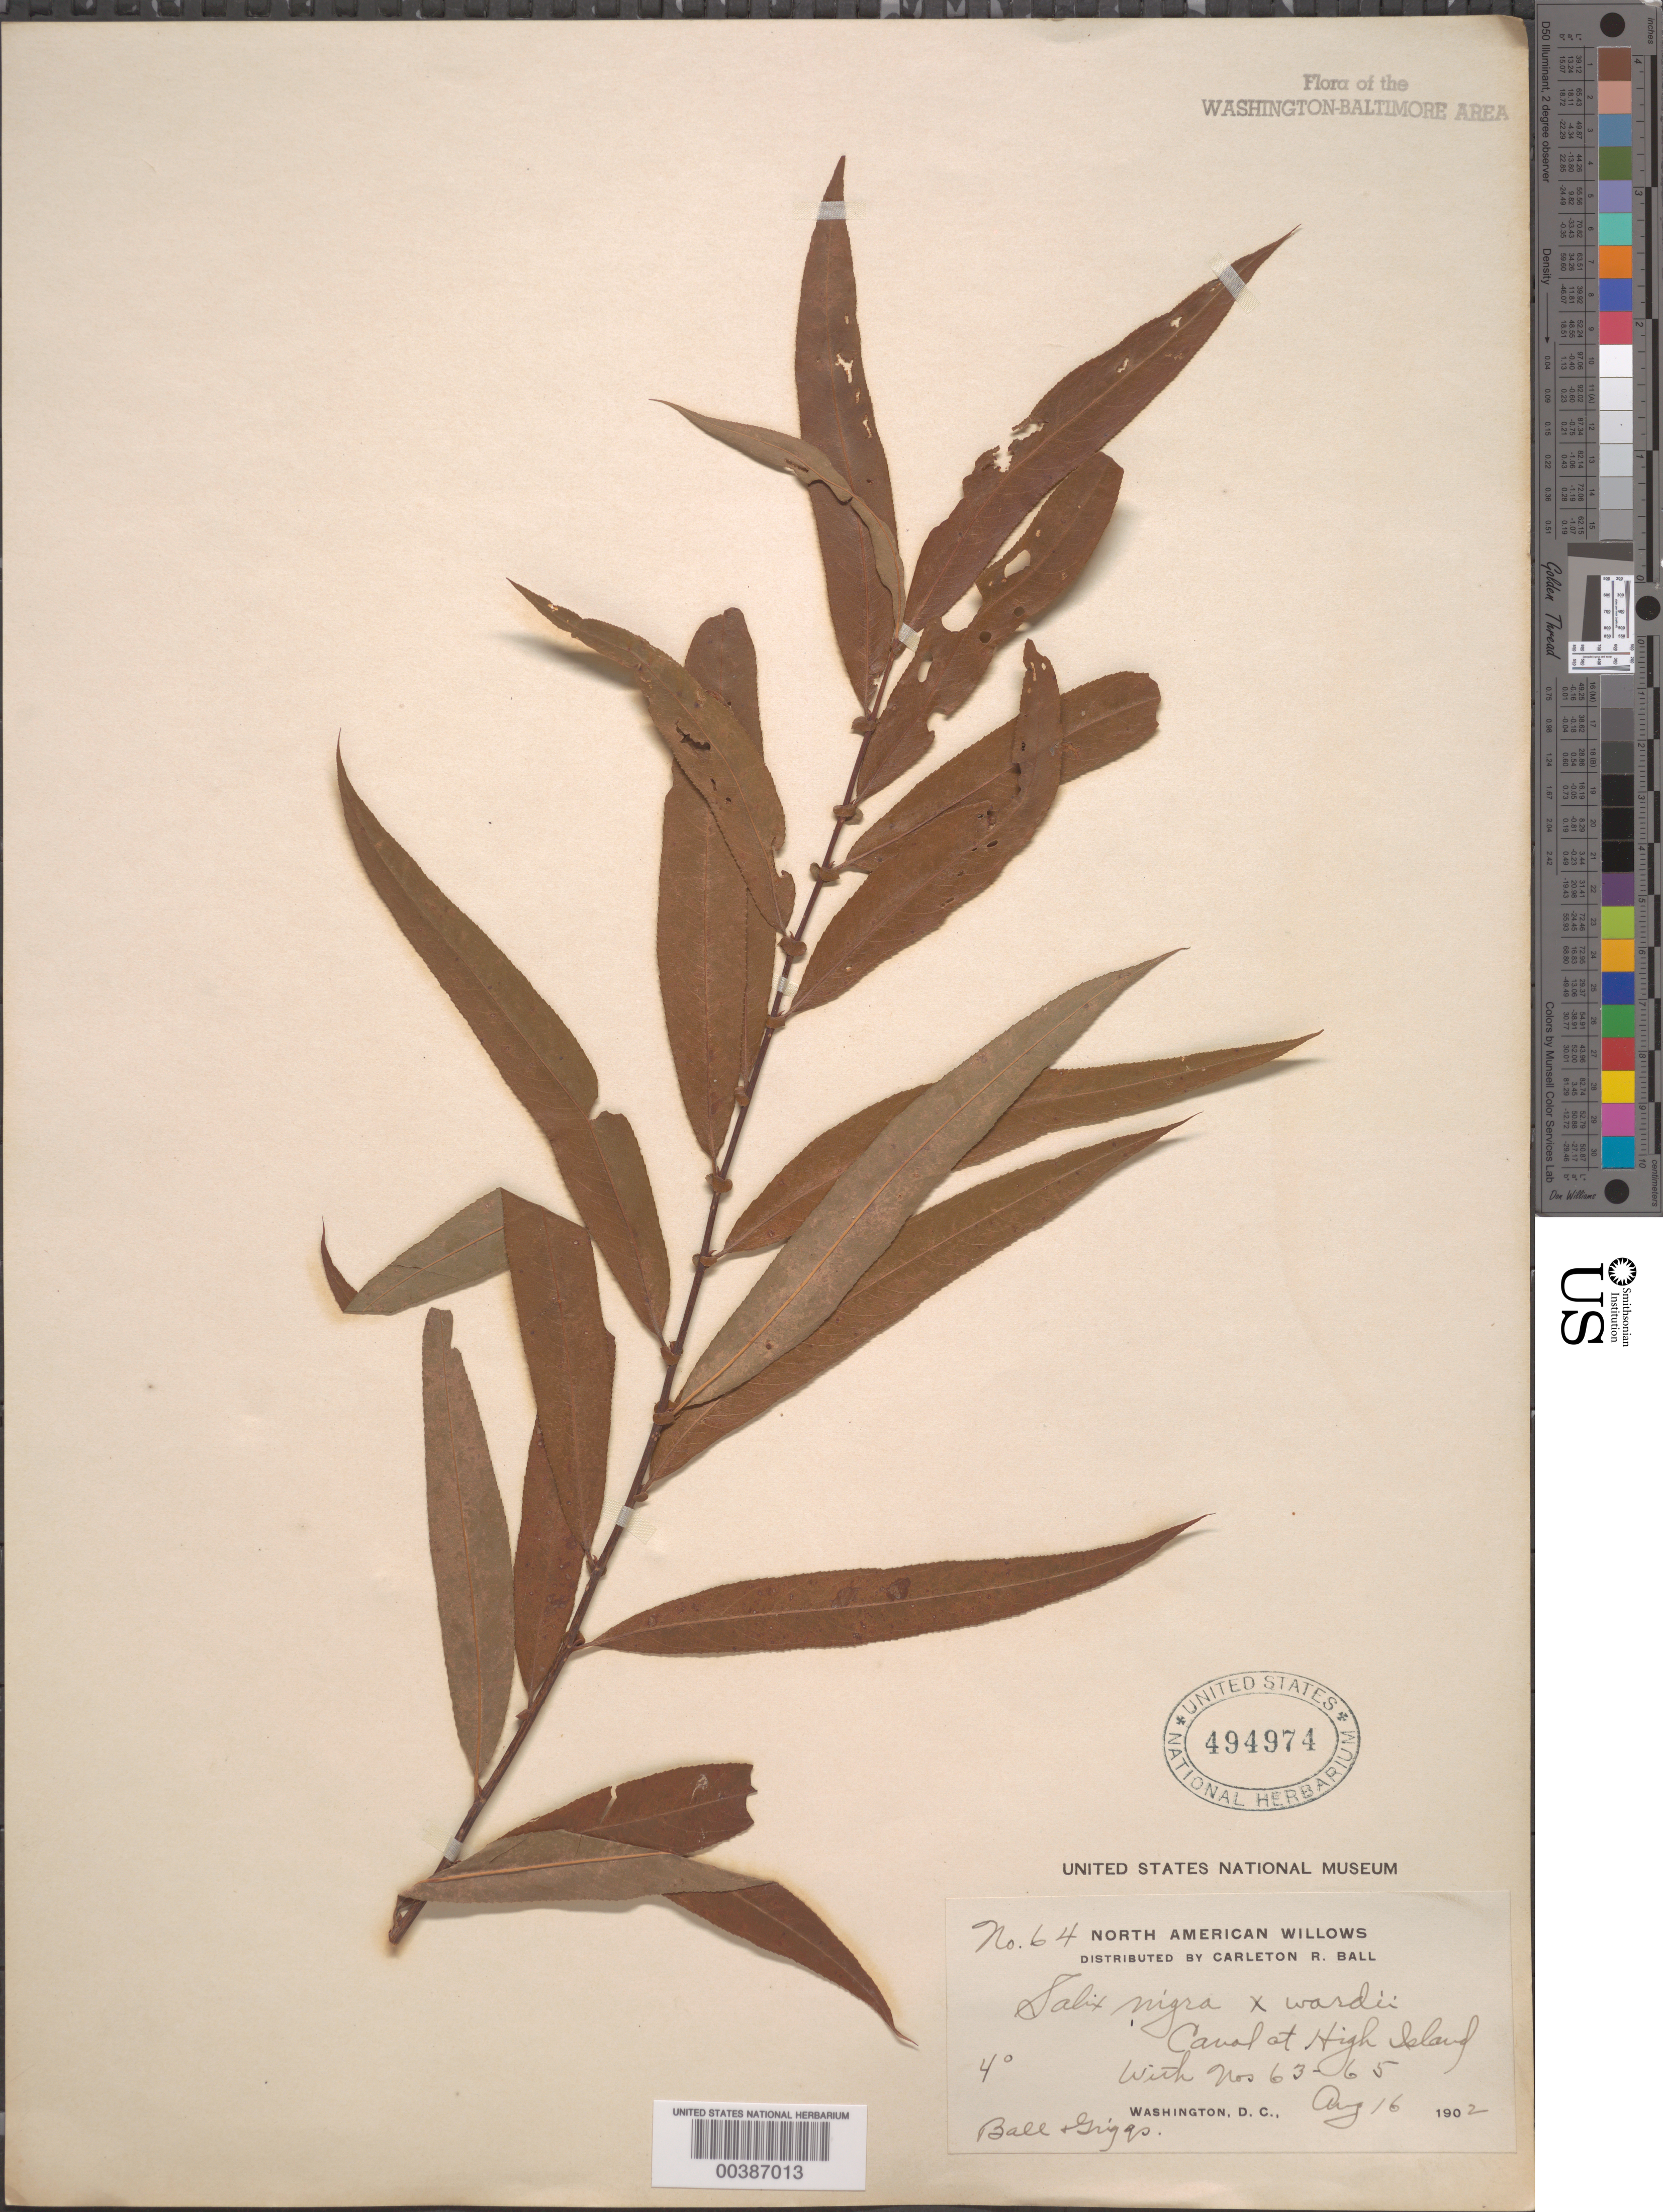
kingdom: Plantae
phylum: Tracheophyta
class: Magnoliopsida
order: Malpighiales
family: Salicaceae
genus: Salix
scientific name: Salix nigra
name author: Marshall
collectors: C. R. Ball & R. F. Griggs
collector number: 64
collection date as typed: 16 Aug 1902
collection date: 1902-08-16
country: United States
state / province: Maryland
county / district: Montgomery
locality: C. & O. Canal at High Island C. and O. Canal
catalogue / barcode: US 494974